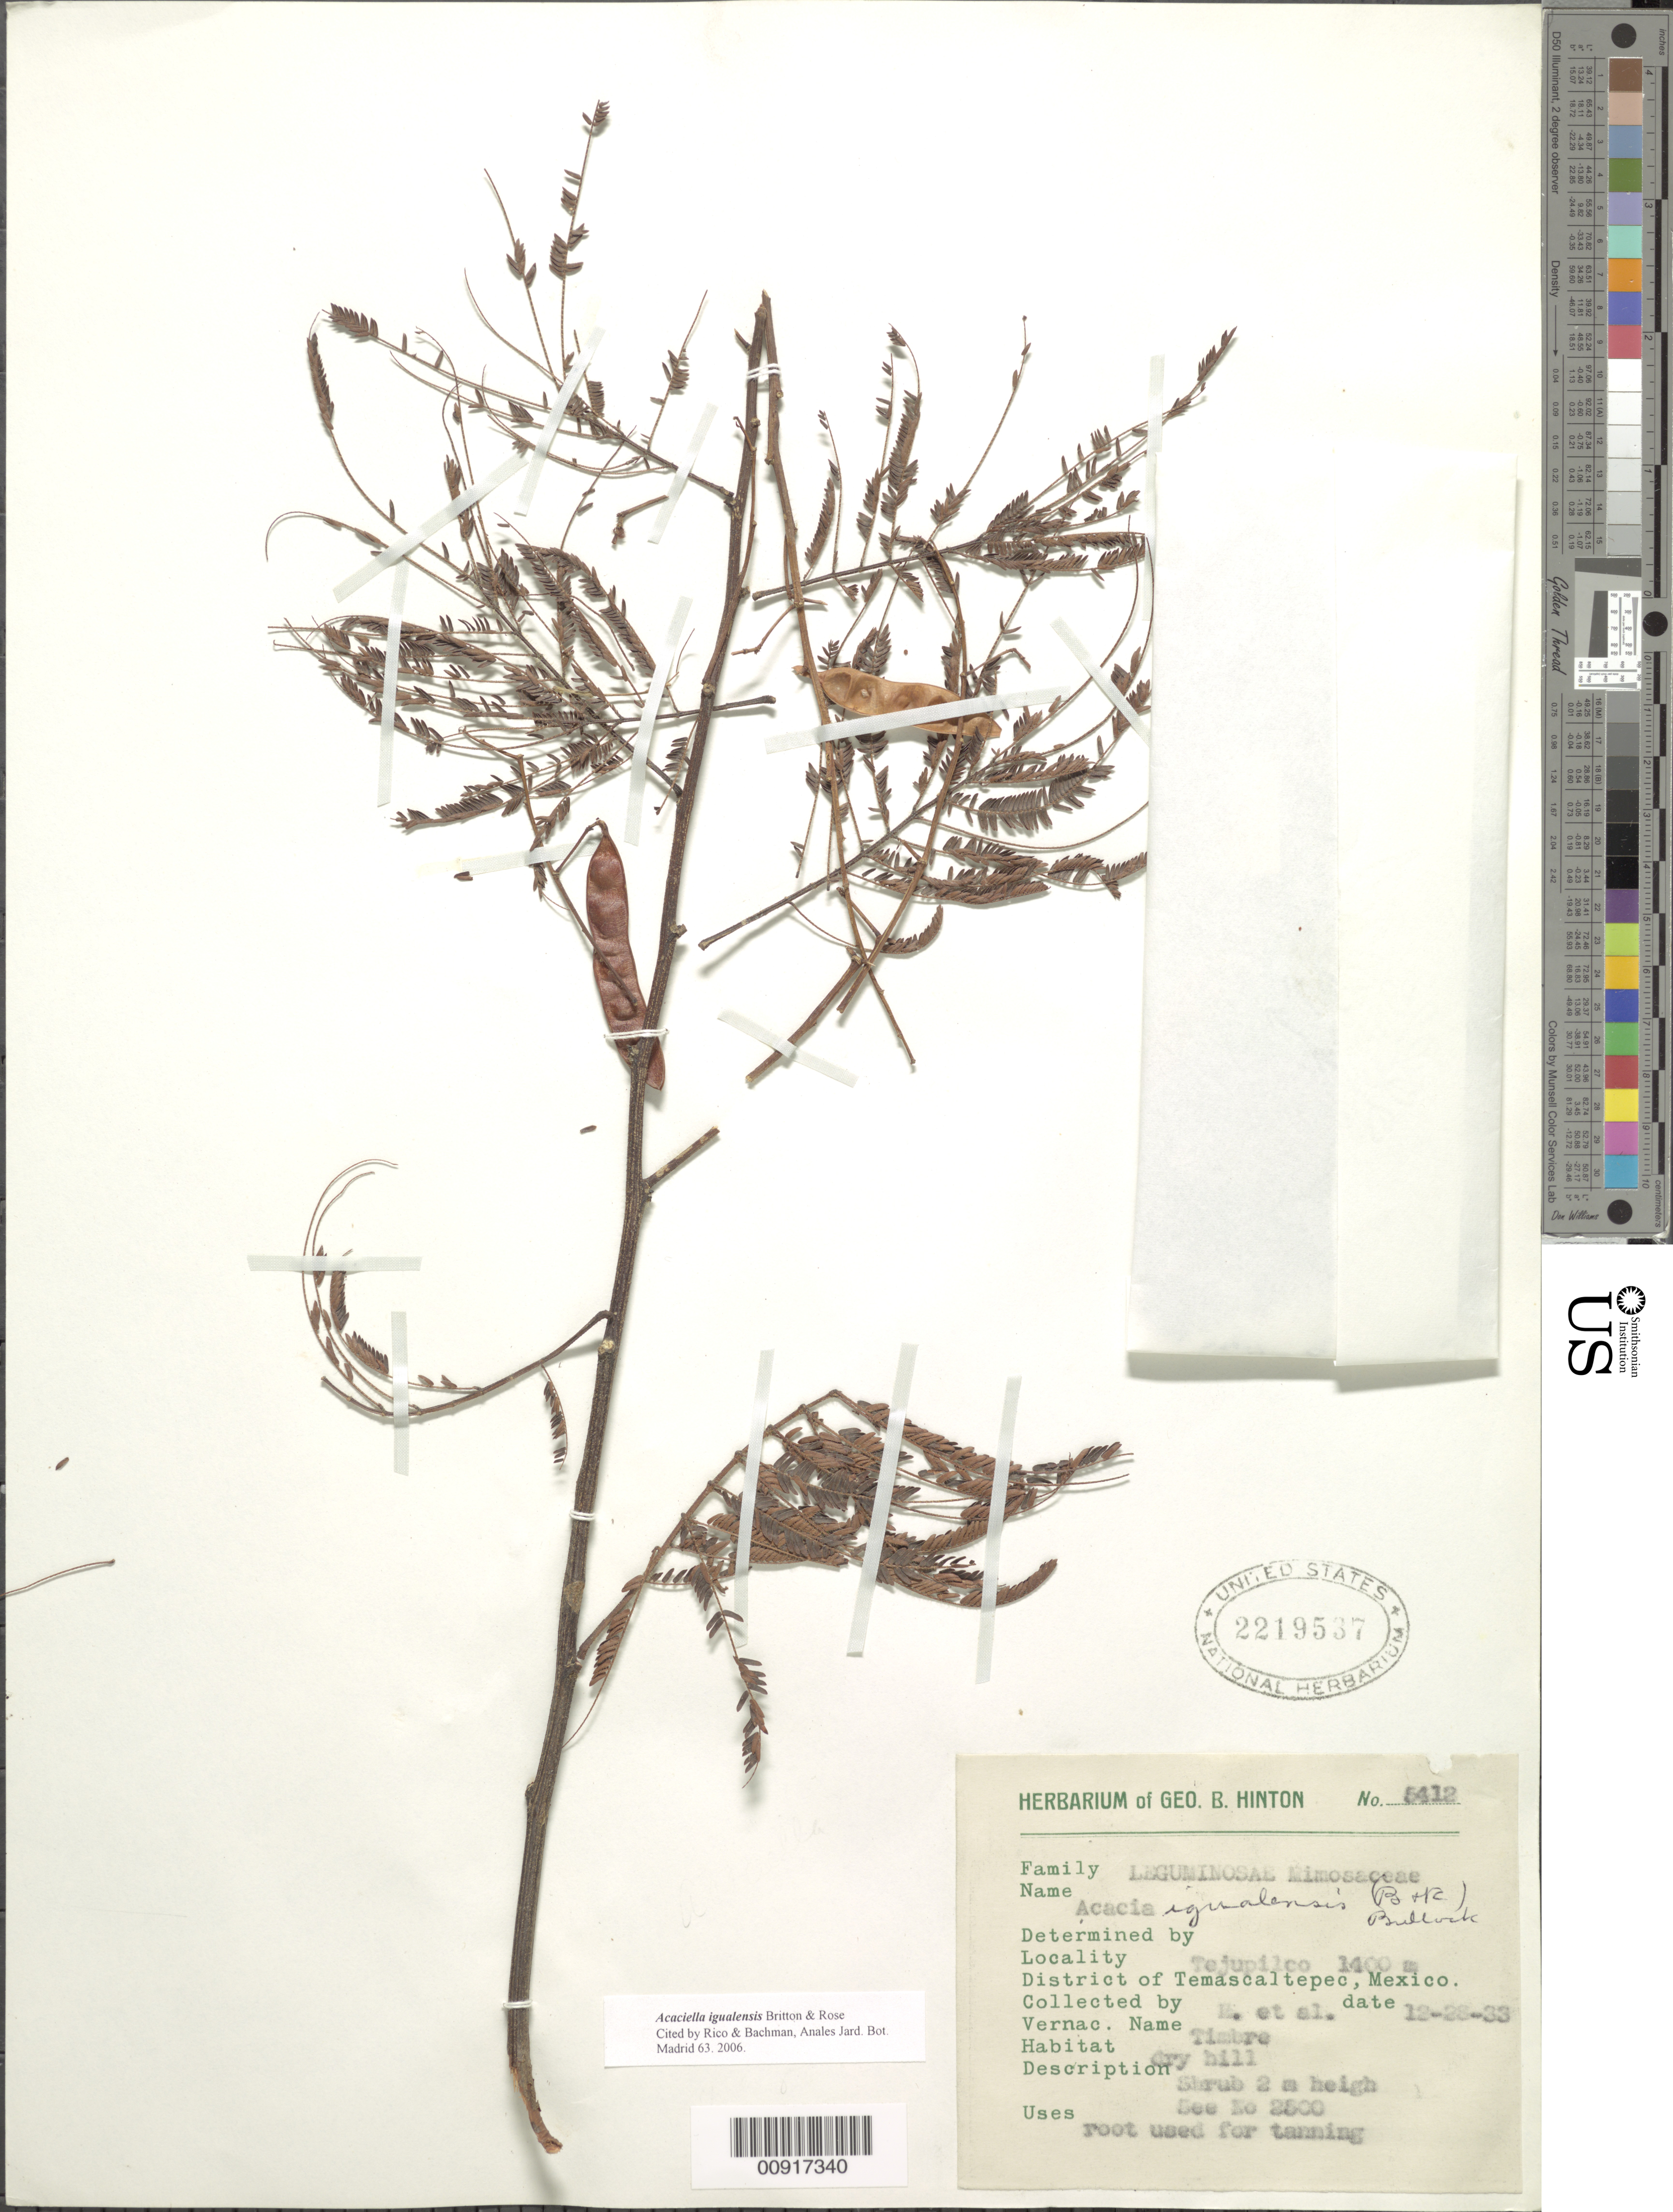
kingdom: Plantae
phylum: Tracheophyta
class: Magnoliopsida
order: Fabales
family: Fabaceae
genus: Acaciella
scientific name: Acaciella igualensis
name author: Britton & Rose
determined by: Rico, L.; Bachman, --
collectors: G. B. Hinton & et al.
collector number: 5412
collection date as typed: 28 Dec 1933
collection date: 1933-12-28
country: Mexico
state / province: México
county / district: Temascaltepec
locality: Tejupilco, District of Temascaltepec, State of Mexico.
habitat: Dry hill.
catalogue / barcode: US 2219537